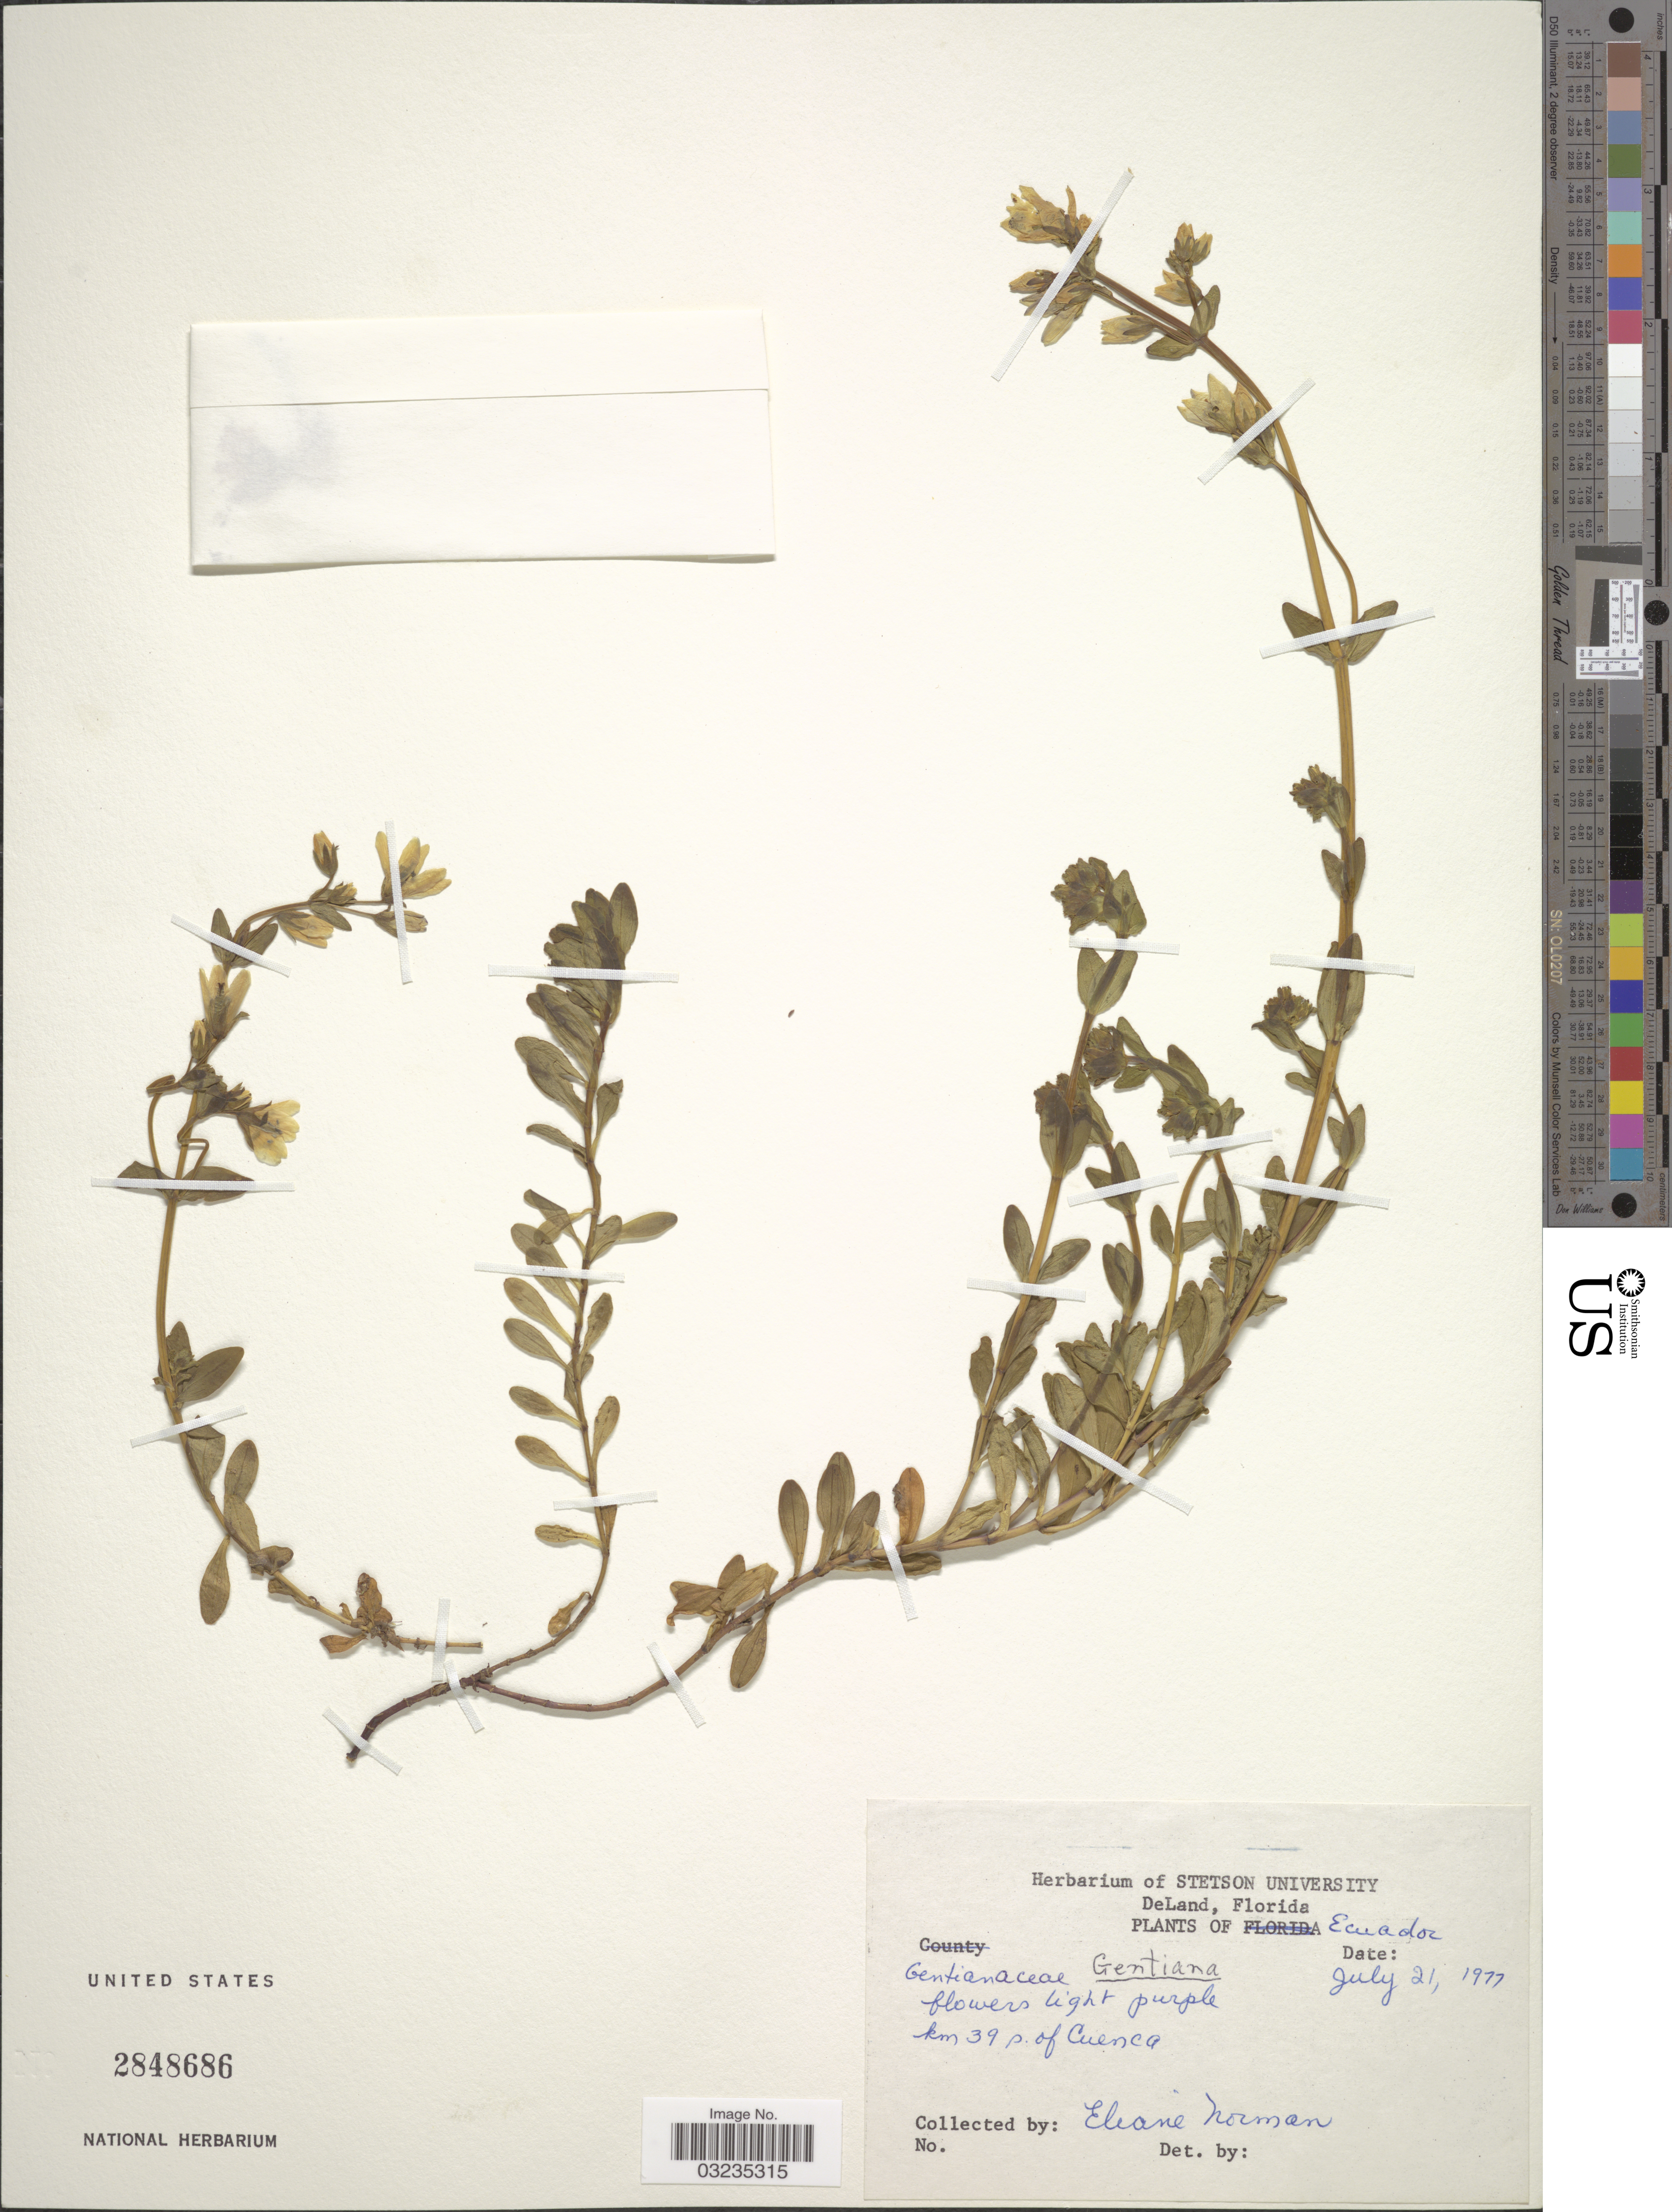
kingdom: Plantae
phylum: Tracheophyta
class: Magnoliopsida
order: Gentianales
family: Gentianaceae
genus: Gentiana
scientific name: Gentiana sp.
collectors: E. Norman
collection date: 1977-07-21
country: Ecuador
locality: Km 39 s. of Cuenca.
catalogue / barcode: US 2848686